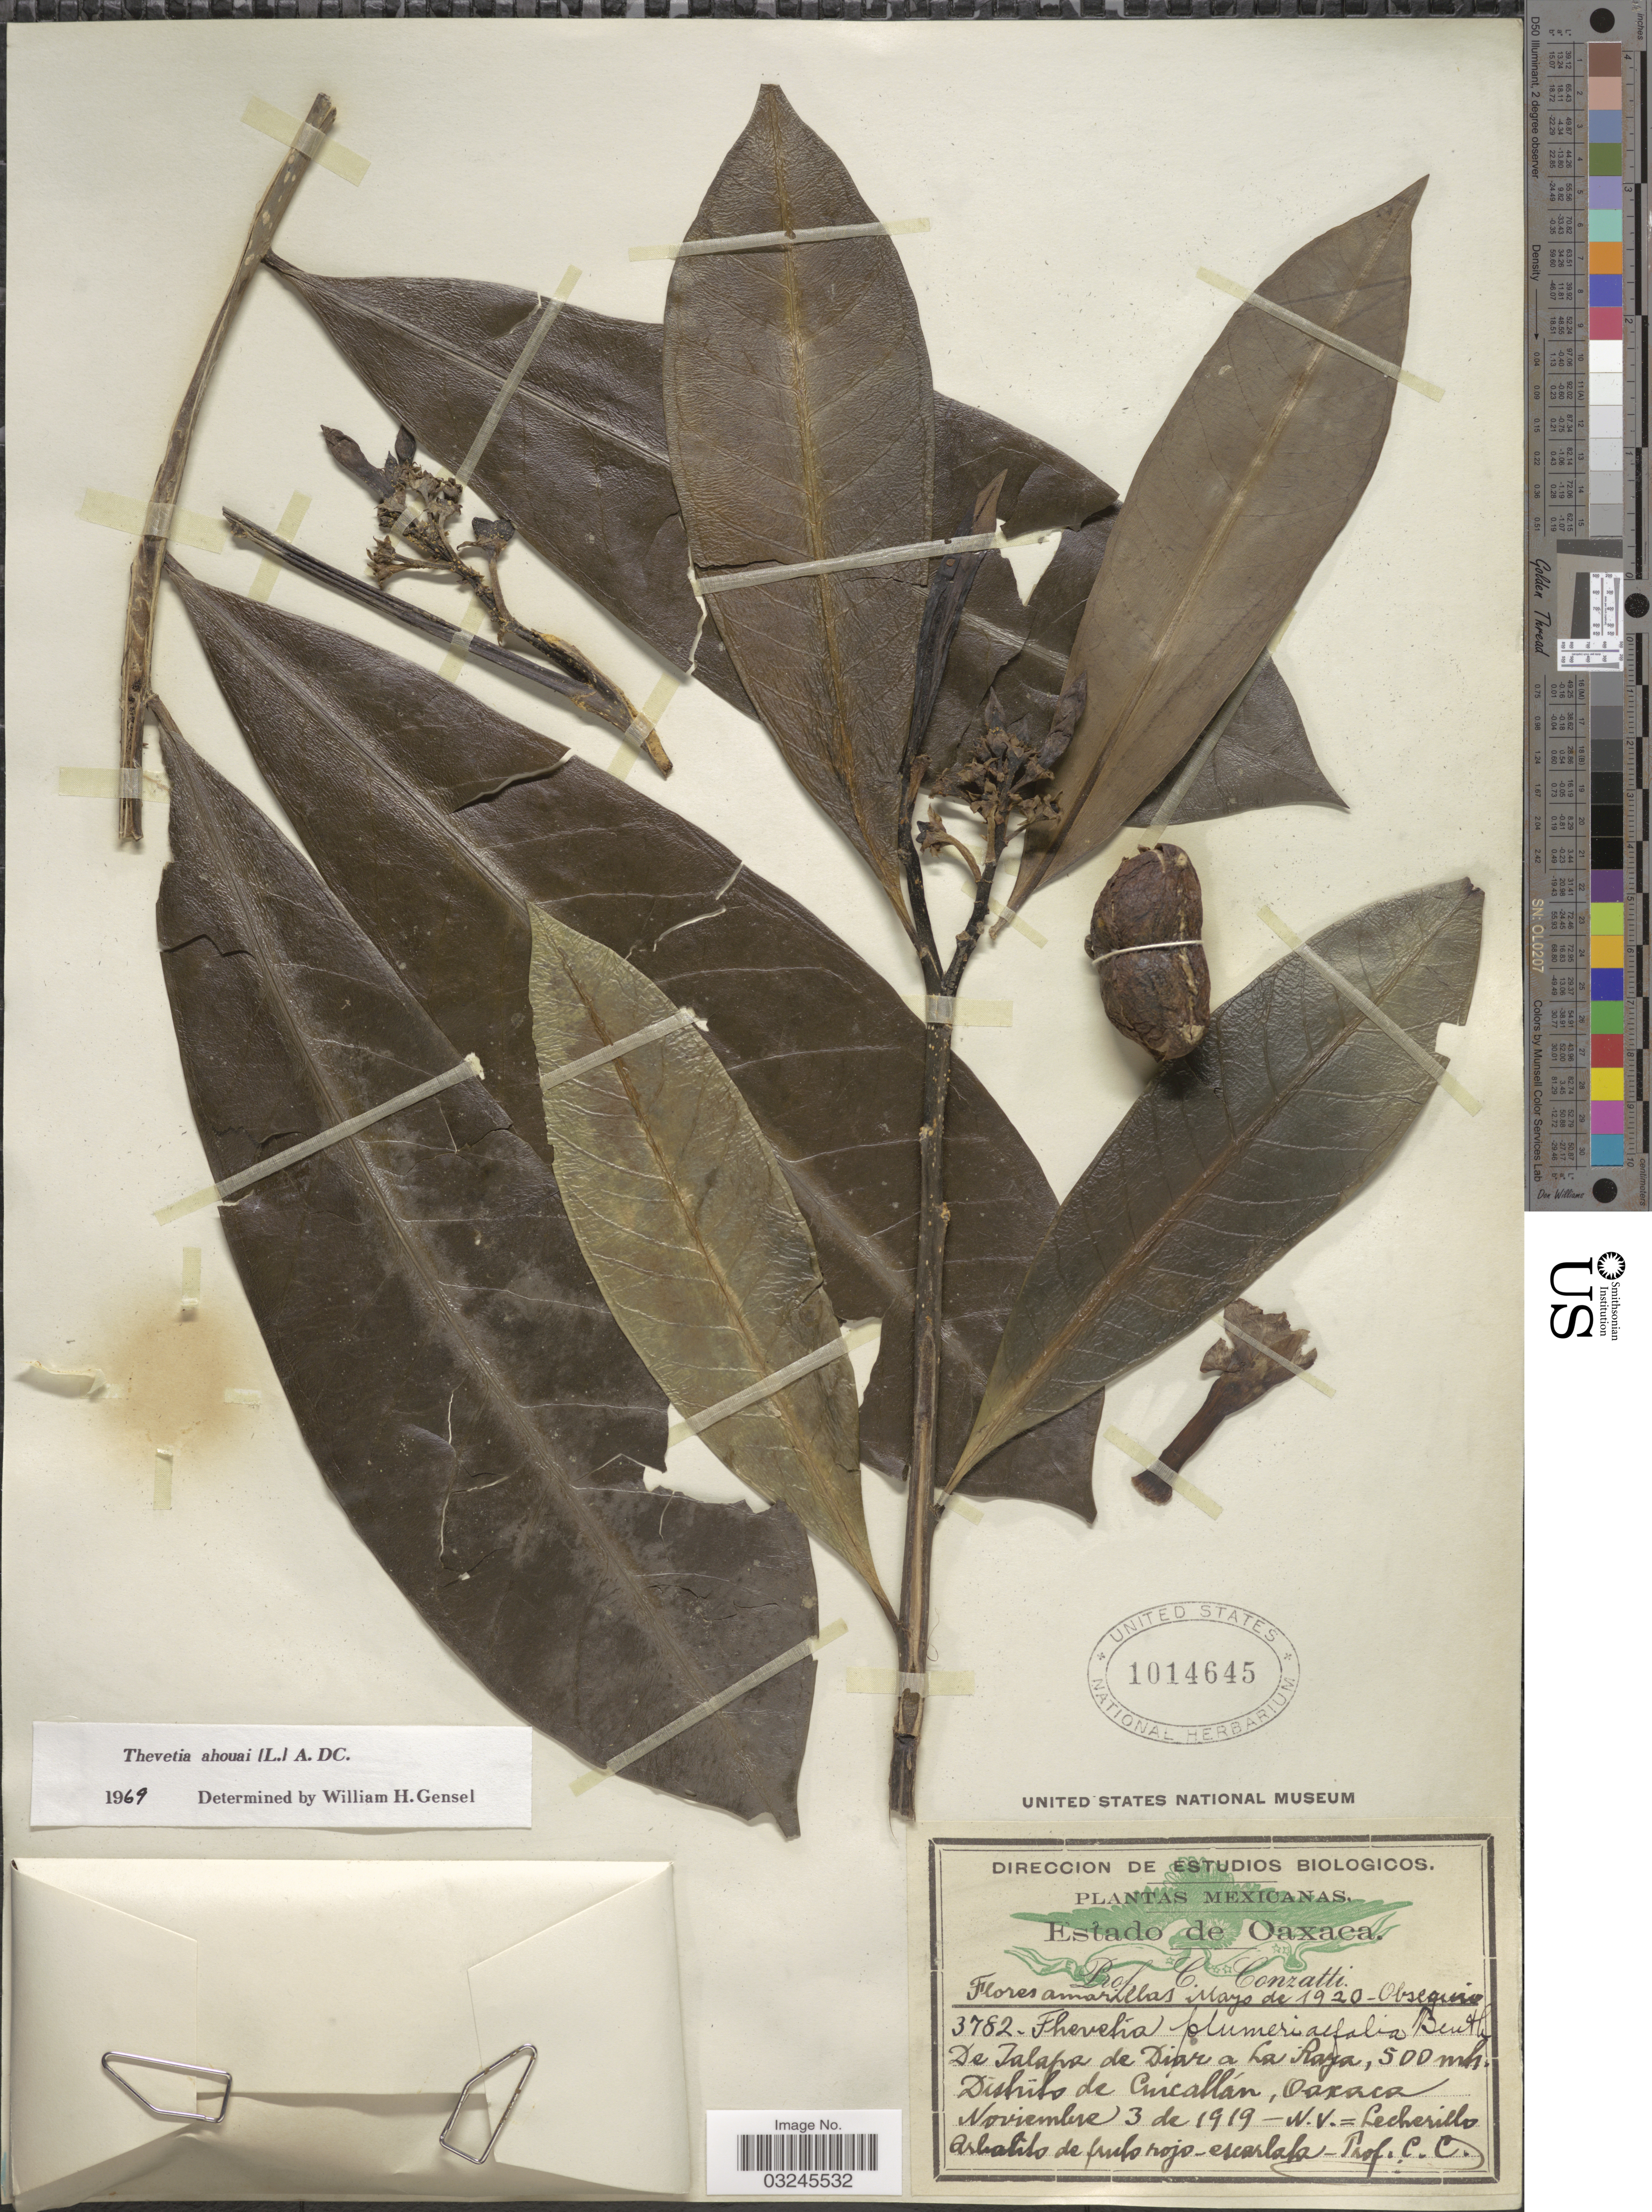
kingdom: Plantae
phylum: Tracheophyta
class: Magnoliopsida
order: Gentianales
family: Apocynaceae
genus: Thevetia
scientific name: Thevetia ahouai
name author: (L.) A. DC.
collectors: C. Conzatti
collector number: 3782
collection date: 1919-11-03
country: Mexico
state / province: Oaxaca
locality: De Jalapa de Diar a La Raya. Distrito de Cuicatlán.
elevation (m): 500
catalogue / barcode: US 1014645